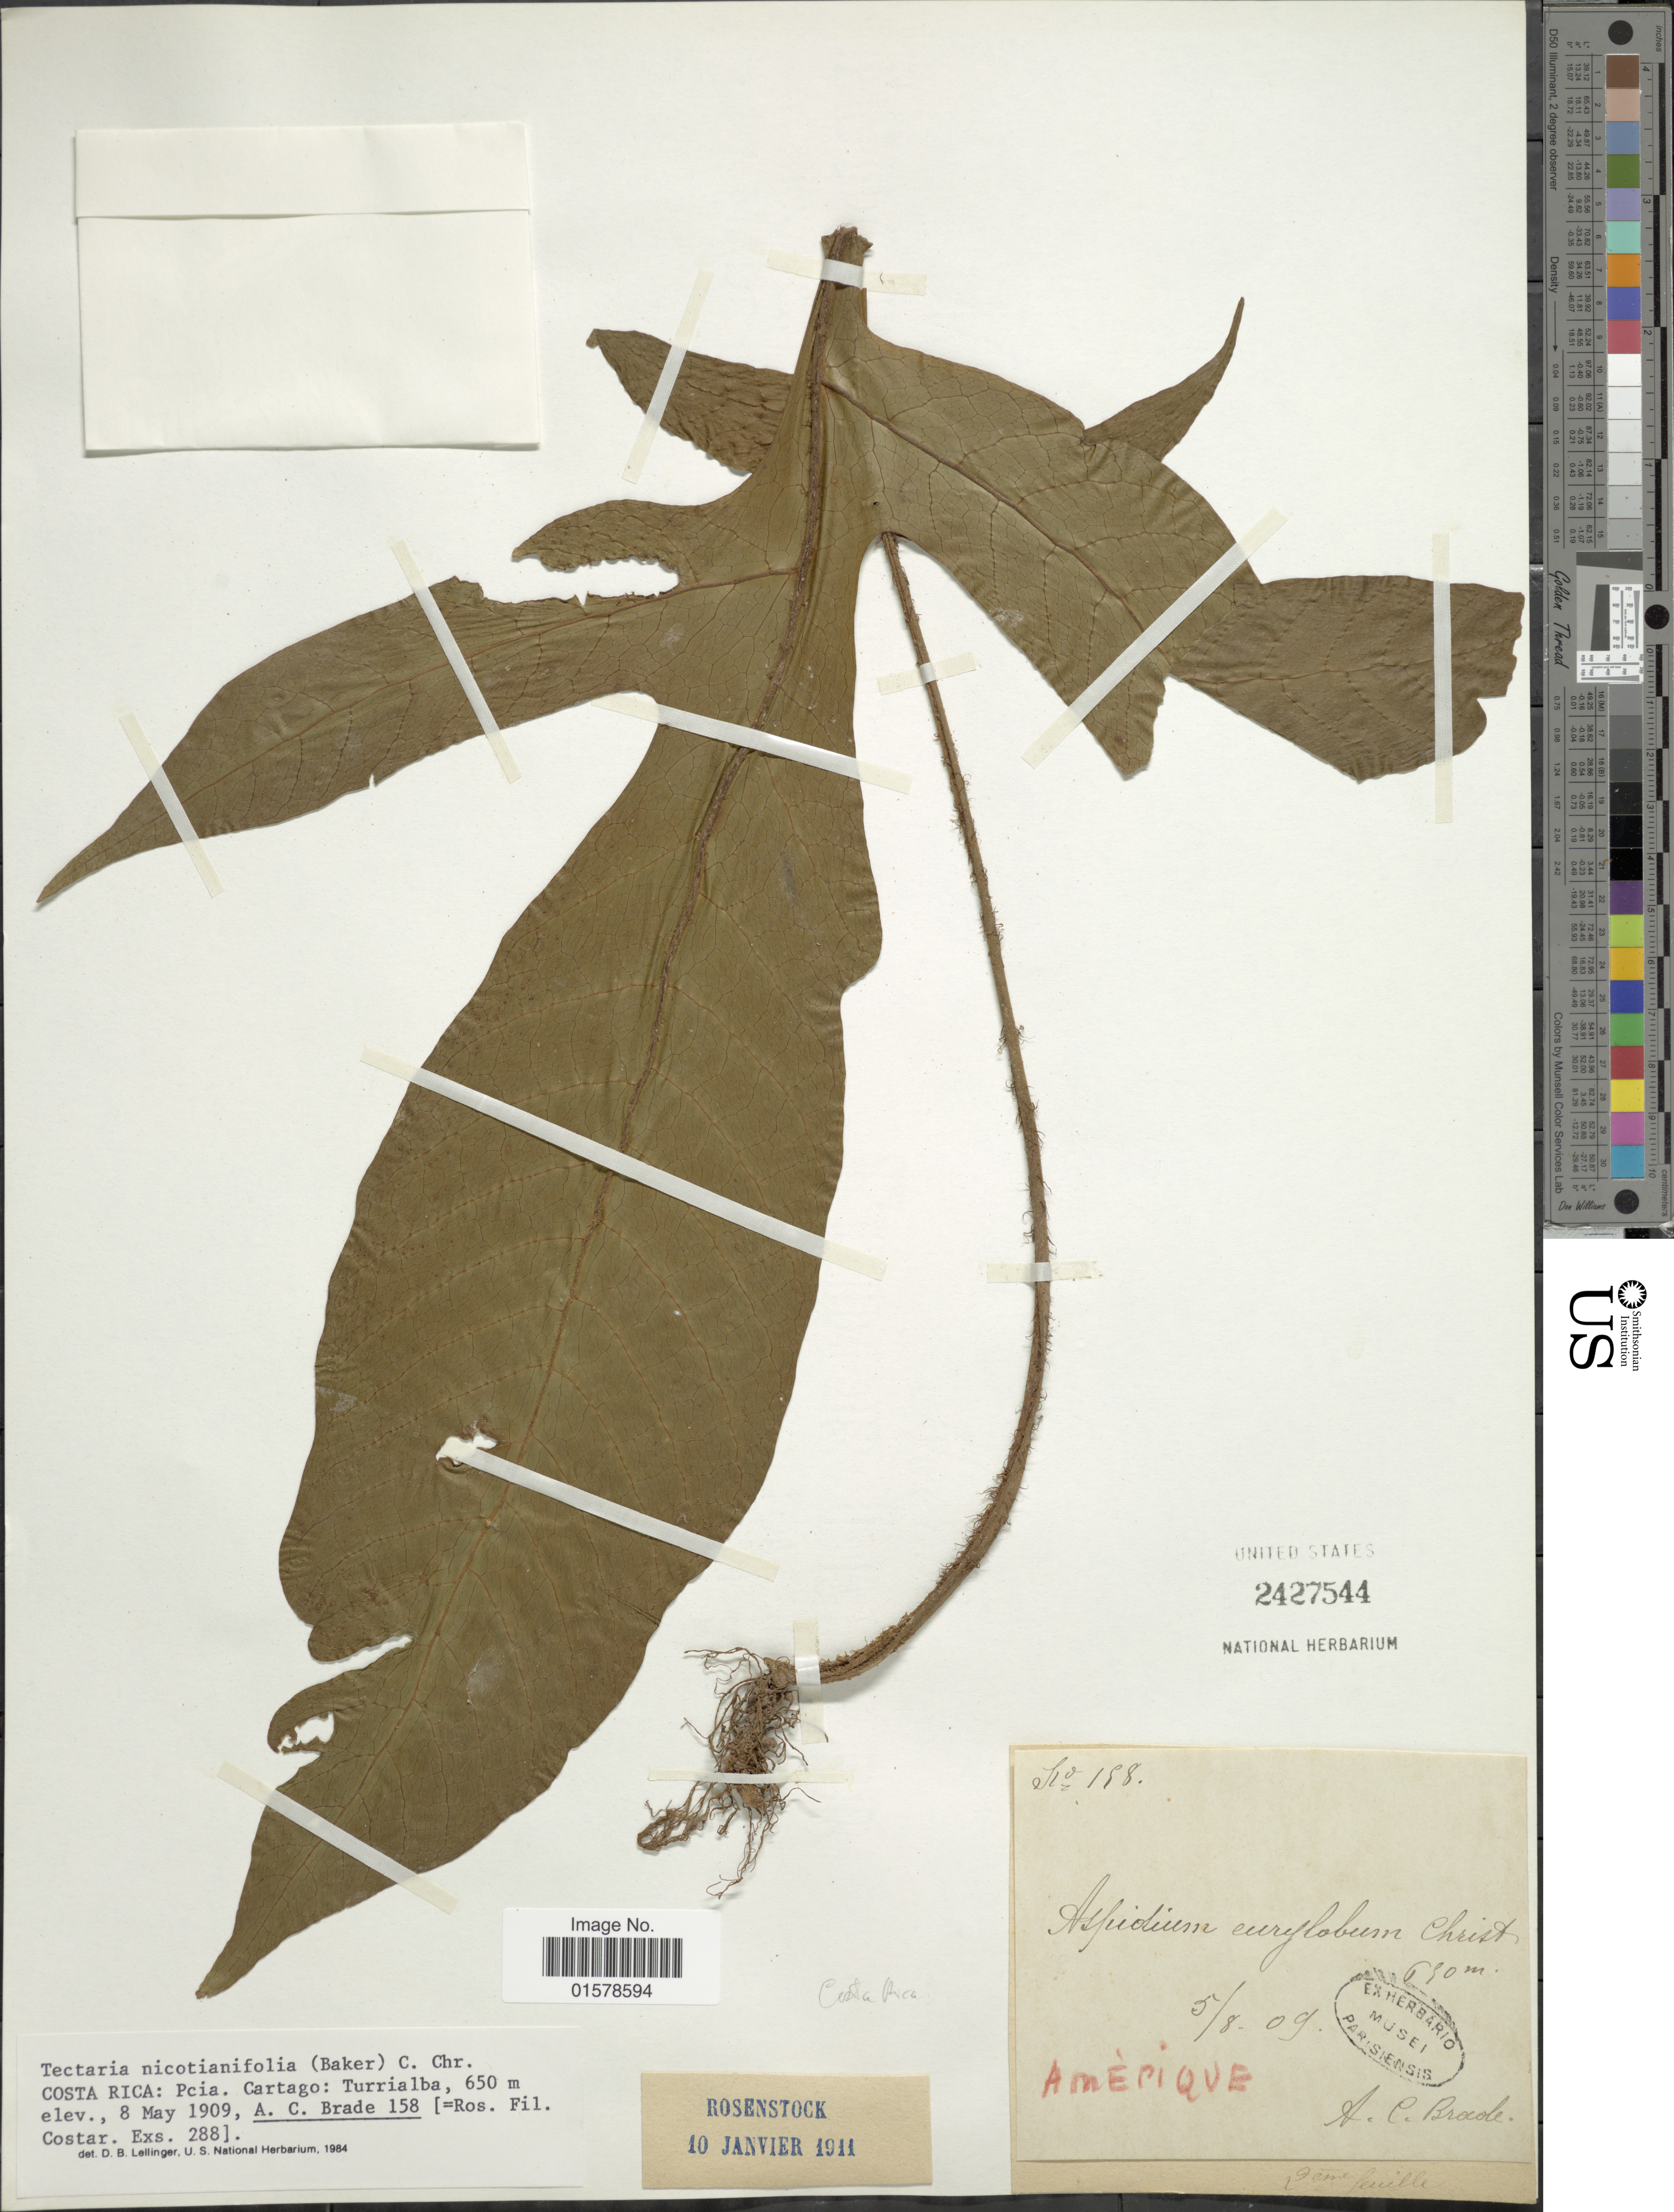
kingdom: Plantae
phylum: Tracheophyta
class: Polypodiopsida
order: Polypodiales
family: Tectariaceae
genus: Tectaria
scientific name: Tectaria nicotianifolia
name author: (Baker) C. Chr.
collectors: A. C. Brade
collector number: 158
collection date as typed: Transcribed d/m/y: 8/5/9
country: Costa Rica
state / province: Cartago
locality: Costa Rica: Pcia. Cartago: Turrialba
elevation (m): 650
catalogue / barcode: US 2427544